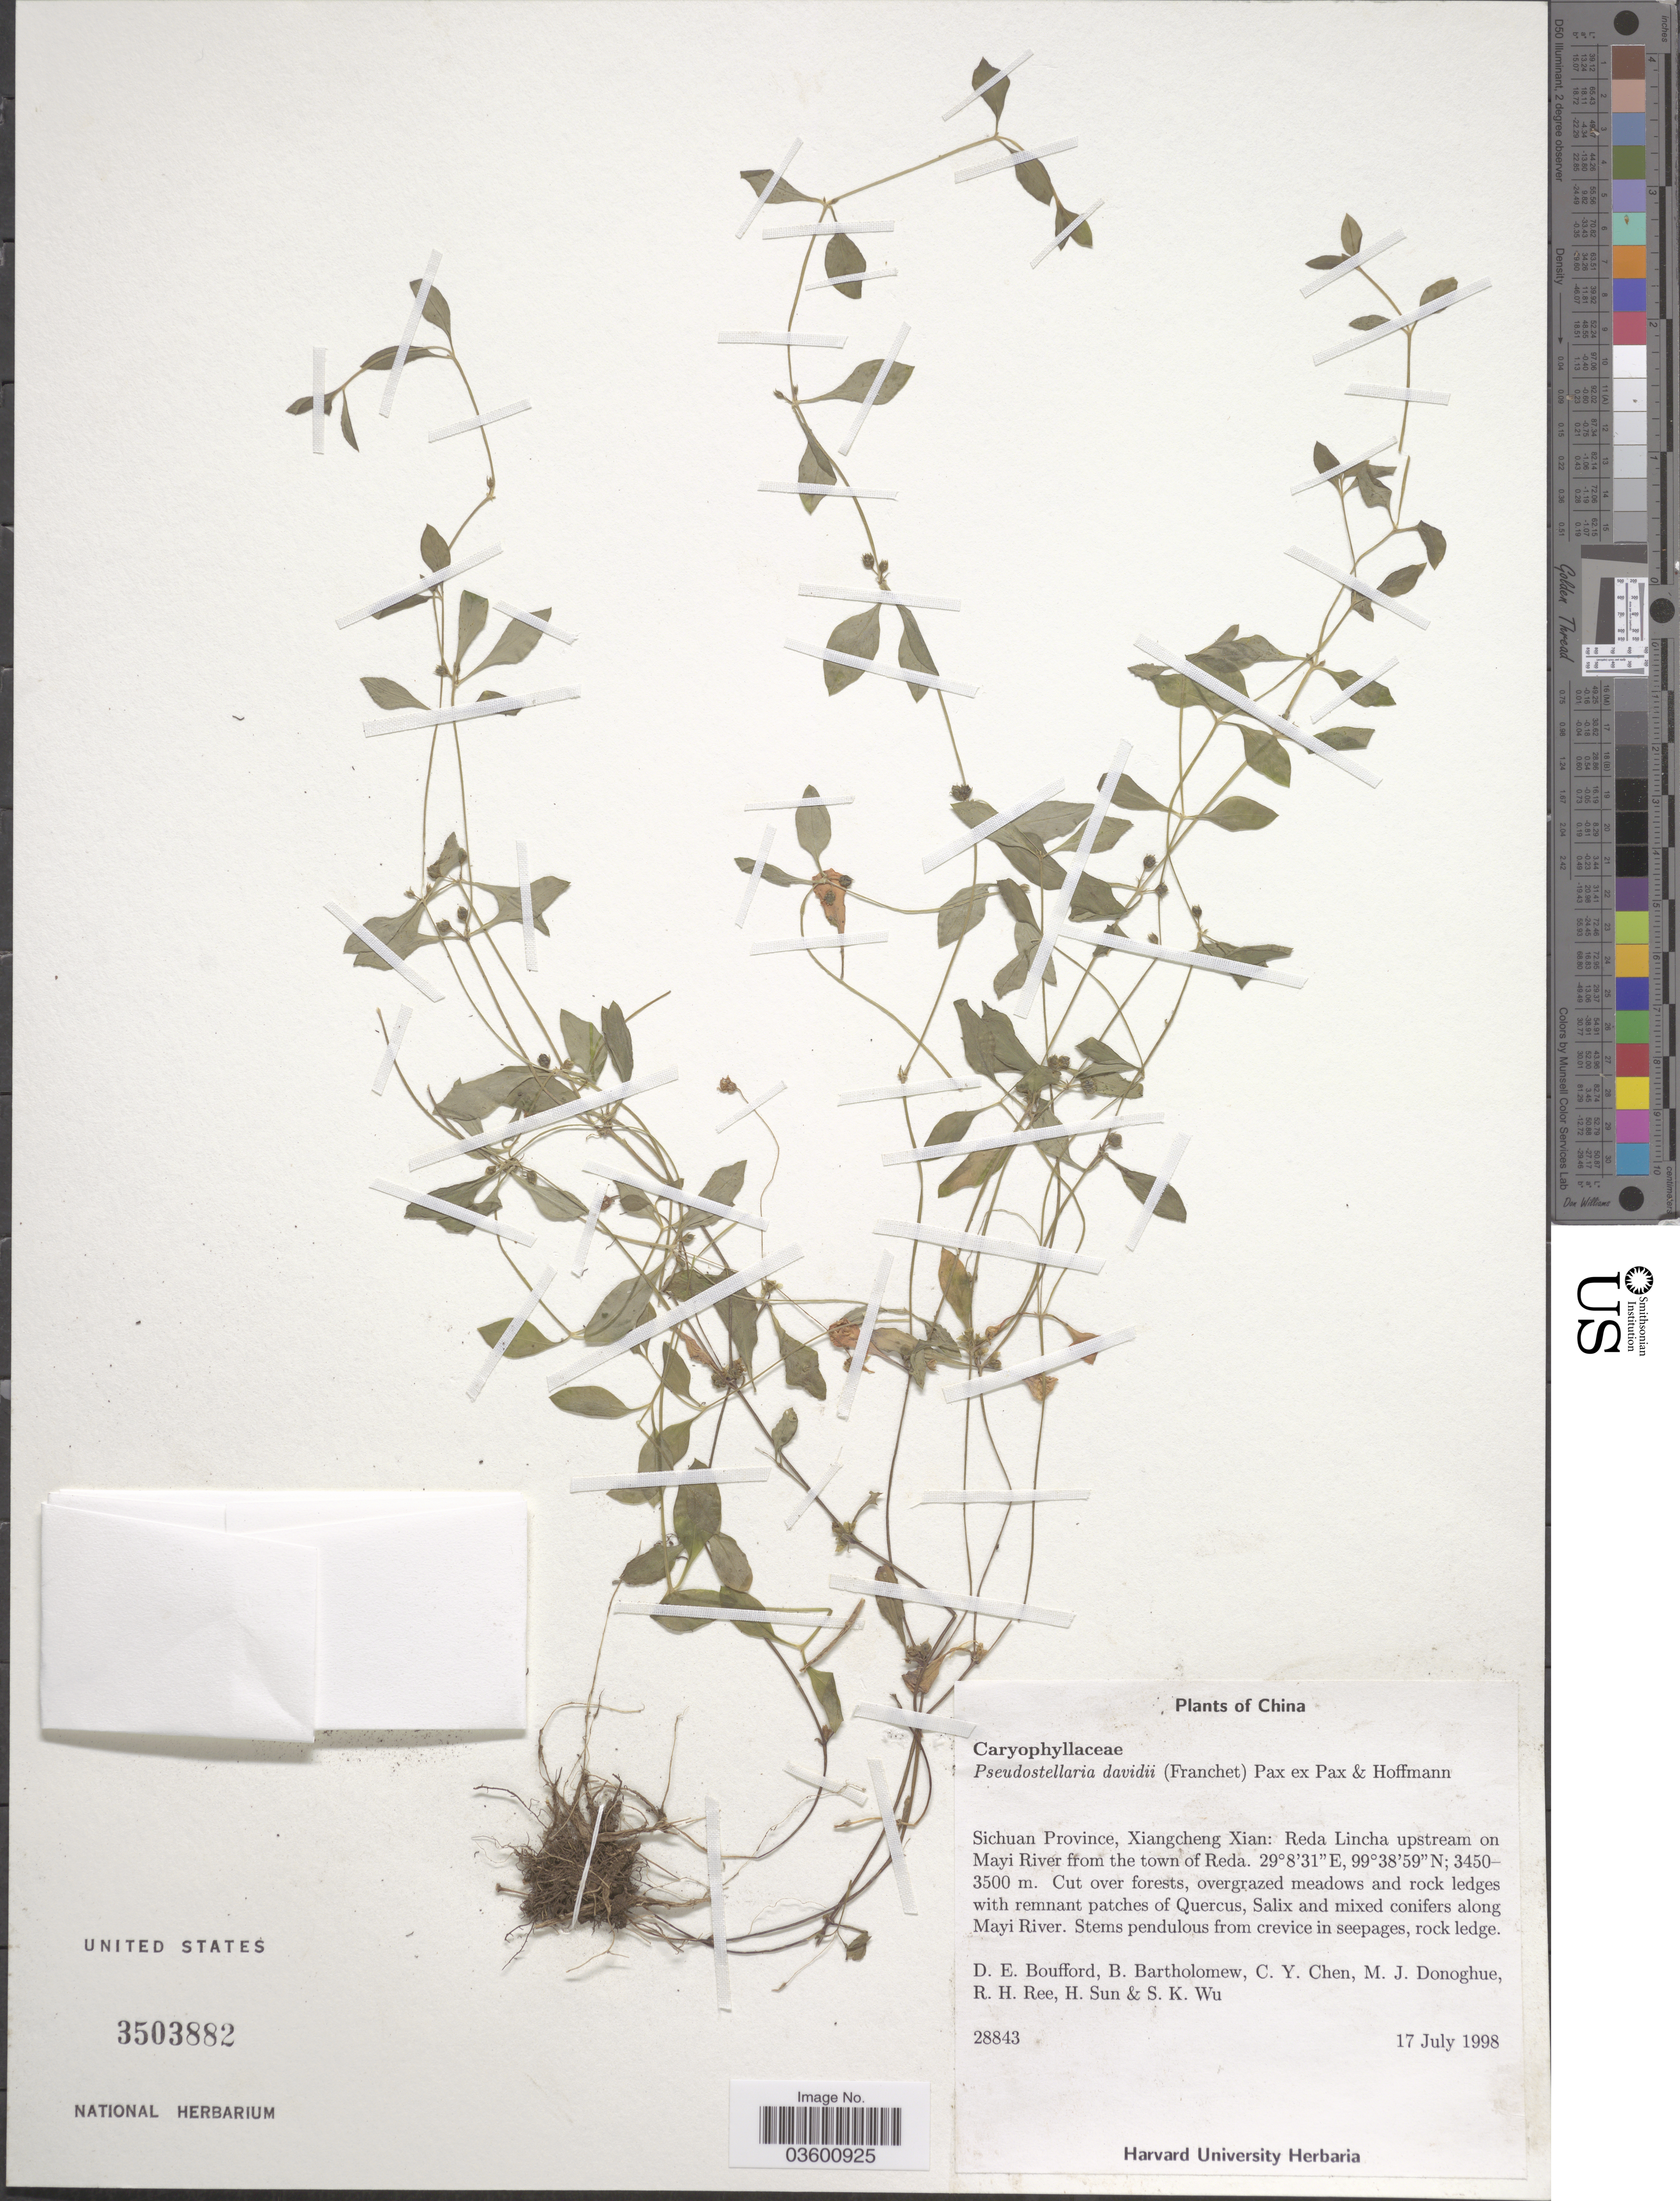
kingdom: Plantae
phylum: Tracheophyta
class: Magnoliopsida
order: Caryophyllales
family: Caryophyllaceae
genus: Pseudostellaria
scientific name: Pseudostellaria davidii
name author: (Franch.) Pax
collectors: D. E. Boufford, B. Bartholomew, C. Chen, M. Donoghue & et al.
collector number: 28843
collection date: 1998-07-17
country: China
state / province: Sichuan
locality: Xiangcheng Xian, Reda Lincha upstream on Mayi River from the town of Reda.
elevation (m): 3450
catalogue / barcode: US 3503882